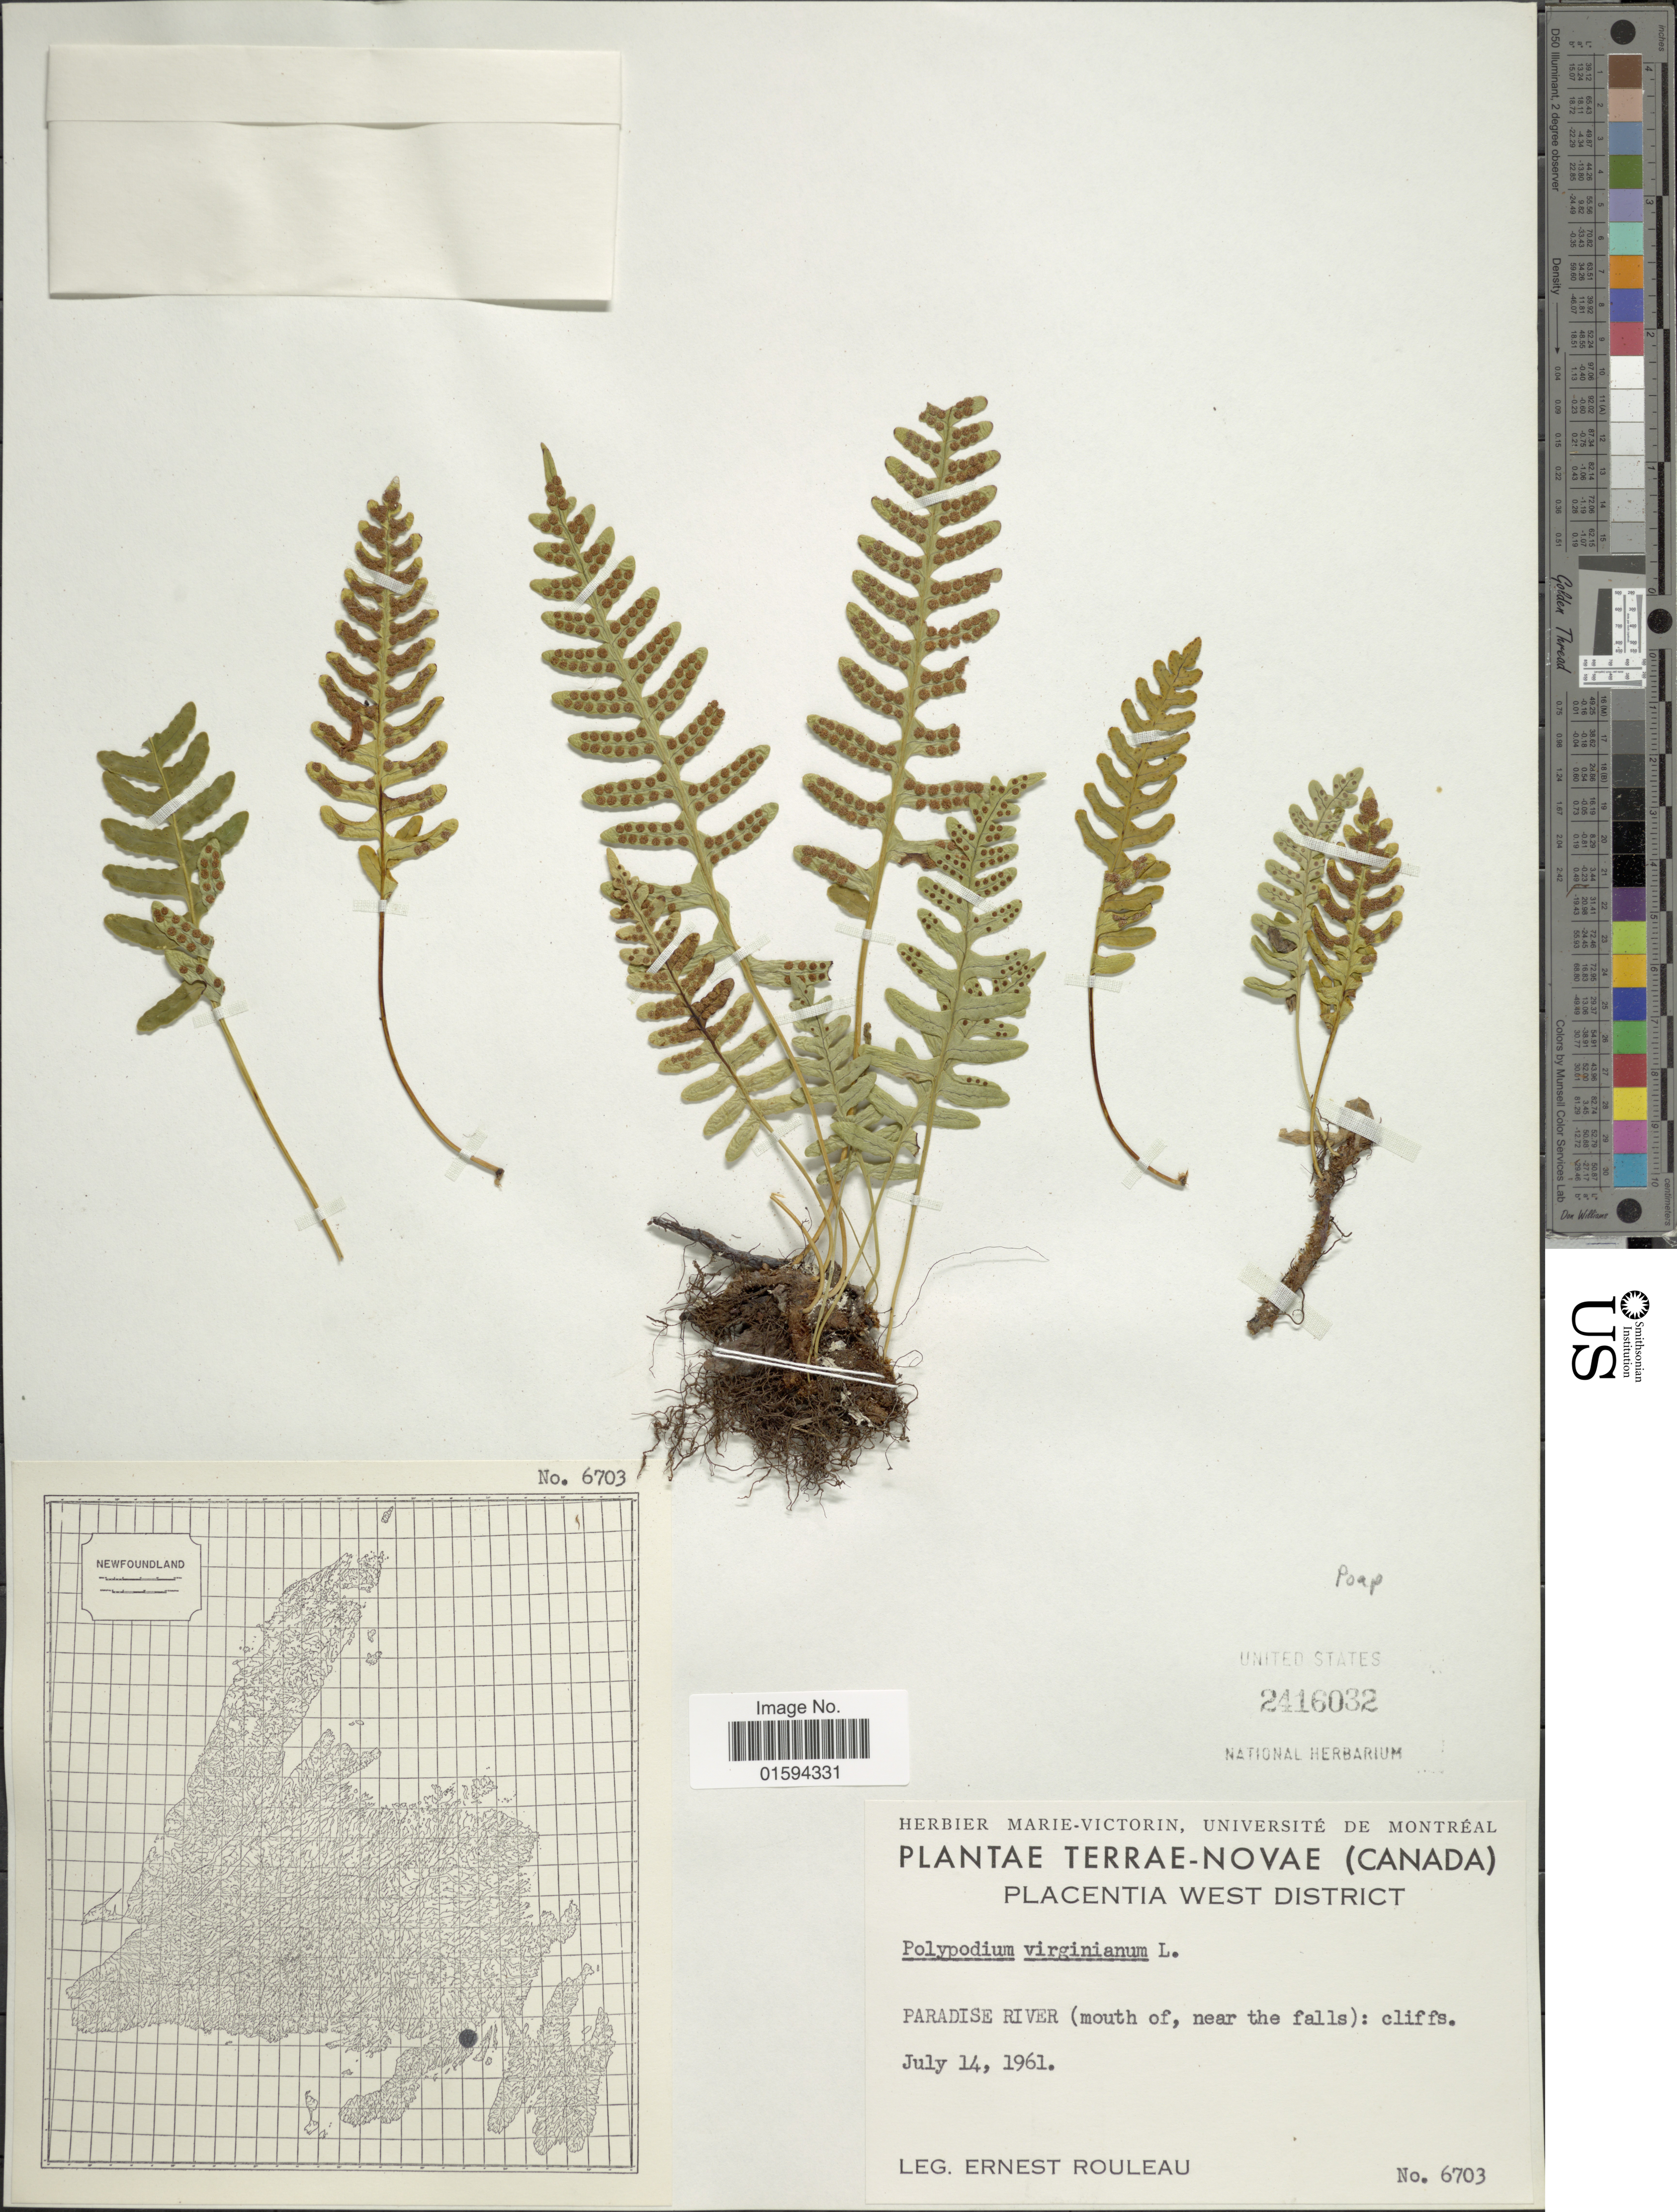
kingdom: Plantae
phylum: Tracheophyta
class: Polypodiopsida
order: Polypodiales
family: Polypodiaceae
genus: Polypodium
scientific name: Polypodium appalachianum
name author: Haufler & Windham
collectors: J. Rouleau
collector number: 6703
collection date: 1961-07-14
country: Canada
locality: Plantae Terrae-Novae, Placentia West District, Paradise River (mouth of, near the falls).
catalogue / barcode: US 2416032